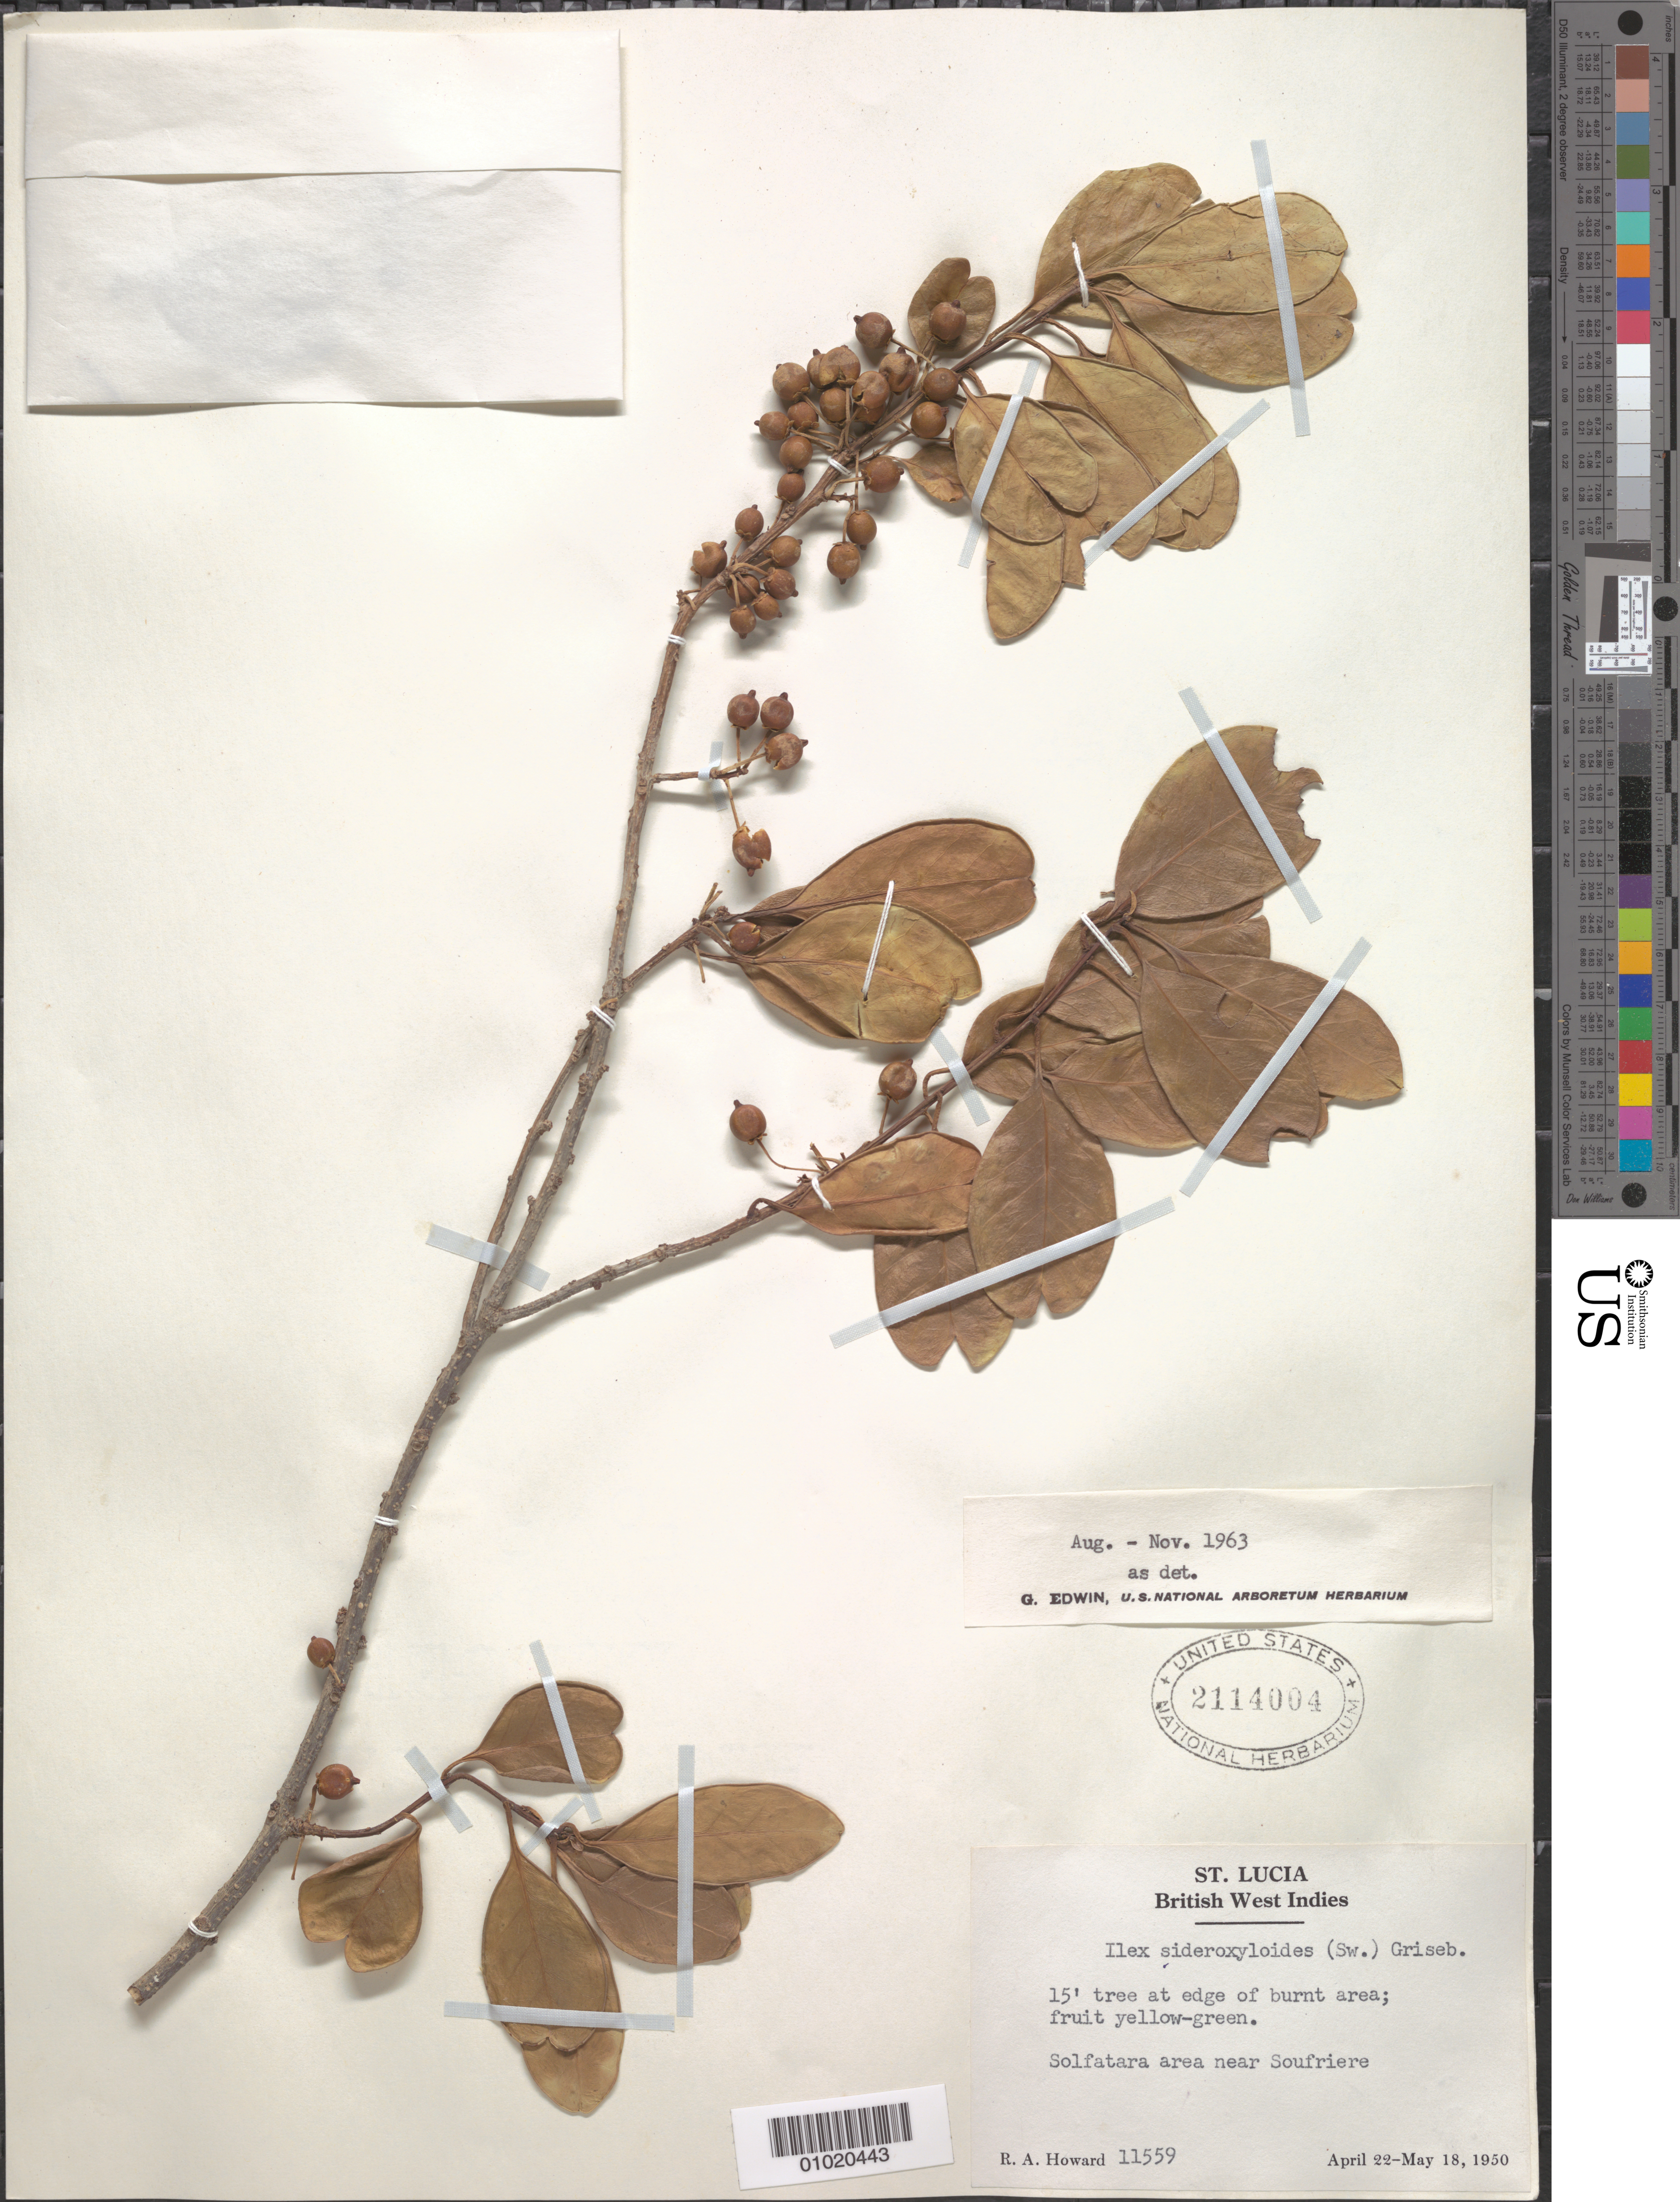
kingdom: Plantae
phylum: Tracheophyta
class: Magnoliopsida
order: Aquifoliales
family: Aquifoliaceae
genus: Ilex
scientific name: Ilex sideroxyloides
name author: (Sw.) Griseb.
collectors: R. A. Howard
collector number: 11559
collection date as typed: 22 Apr 1950 to 18 May 1950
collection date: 1950-04-22/1950-05-18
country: St. Lucia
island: St. Lucia I.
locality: Solfatara area near Sourfriere. At edge of burnt area.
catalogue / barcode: US 2114004